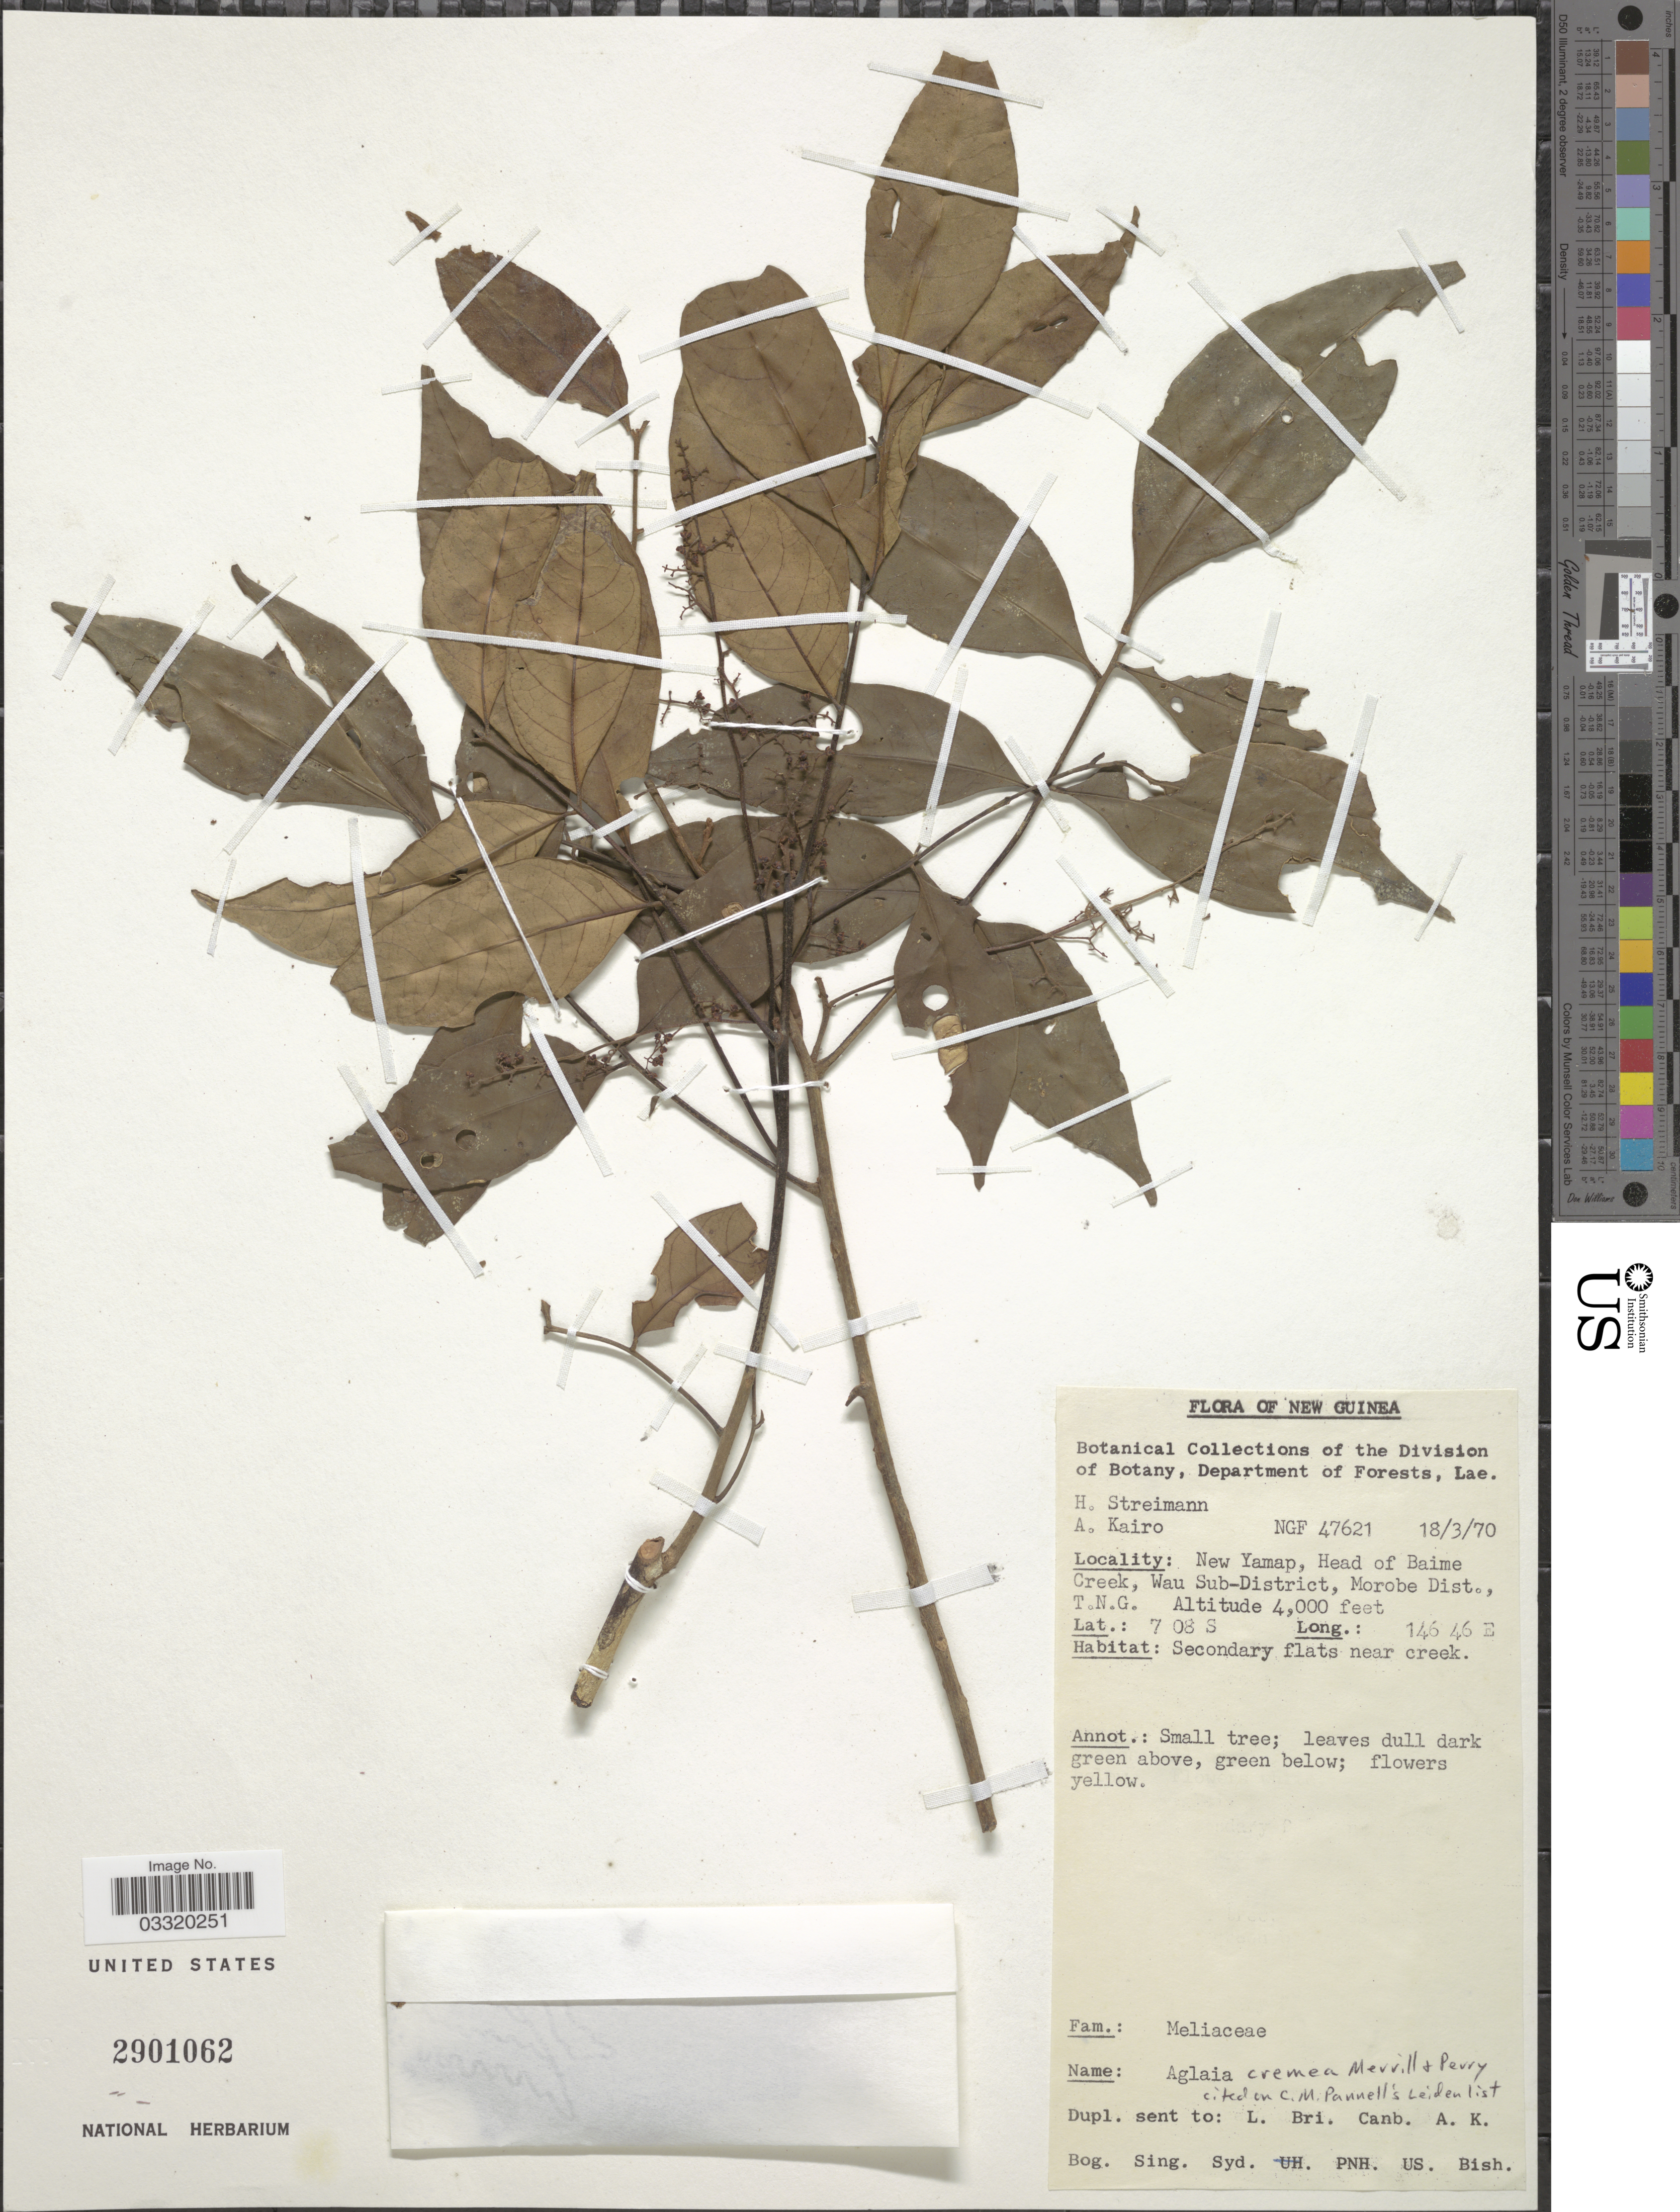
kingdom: Plantae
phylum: Tracheophyta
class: Magnoliopsida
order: Sapindales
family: Meliaceae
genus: Aglaia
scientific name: Aglaia cremea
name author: Merr. & L.M. Perry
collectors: H. Streimann & A. Kairo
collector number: NGF 47621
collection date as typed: Transcribed d/m/y: 18/3/70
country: Papua New Guinea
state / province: Morobe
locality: New Guinea. New Yamap, head of Baime Creek, Wau Sub-District, Morobe Dist., T.N.G.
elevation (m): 1219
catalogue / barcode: US 2901062